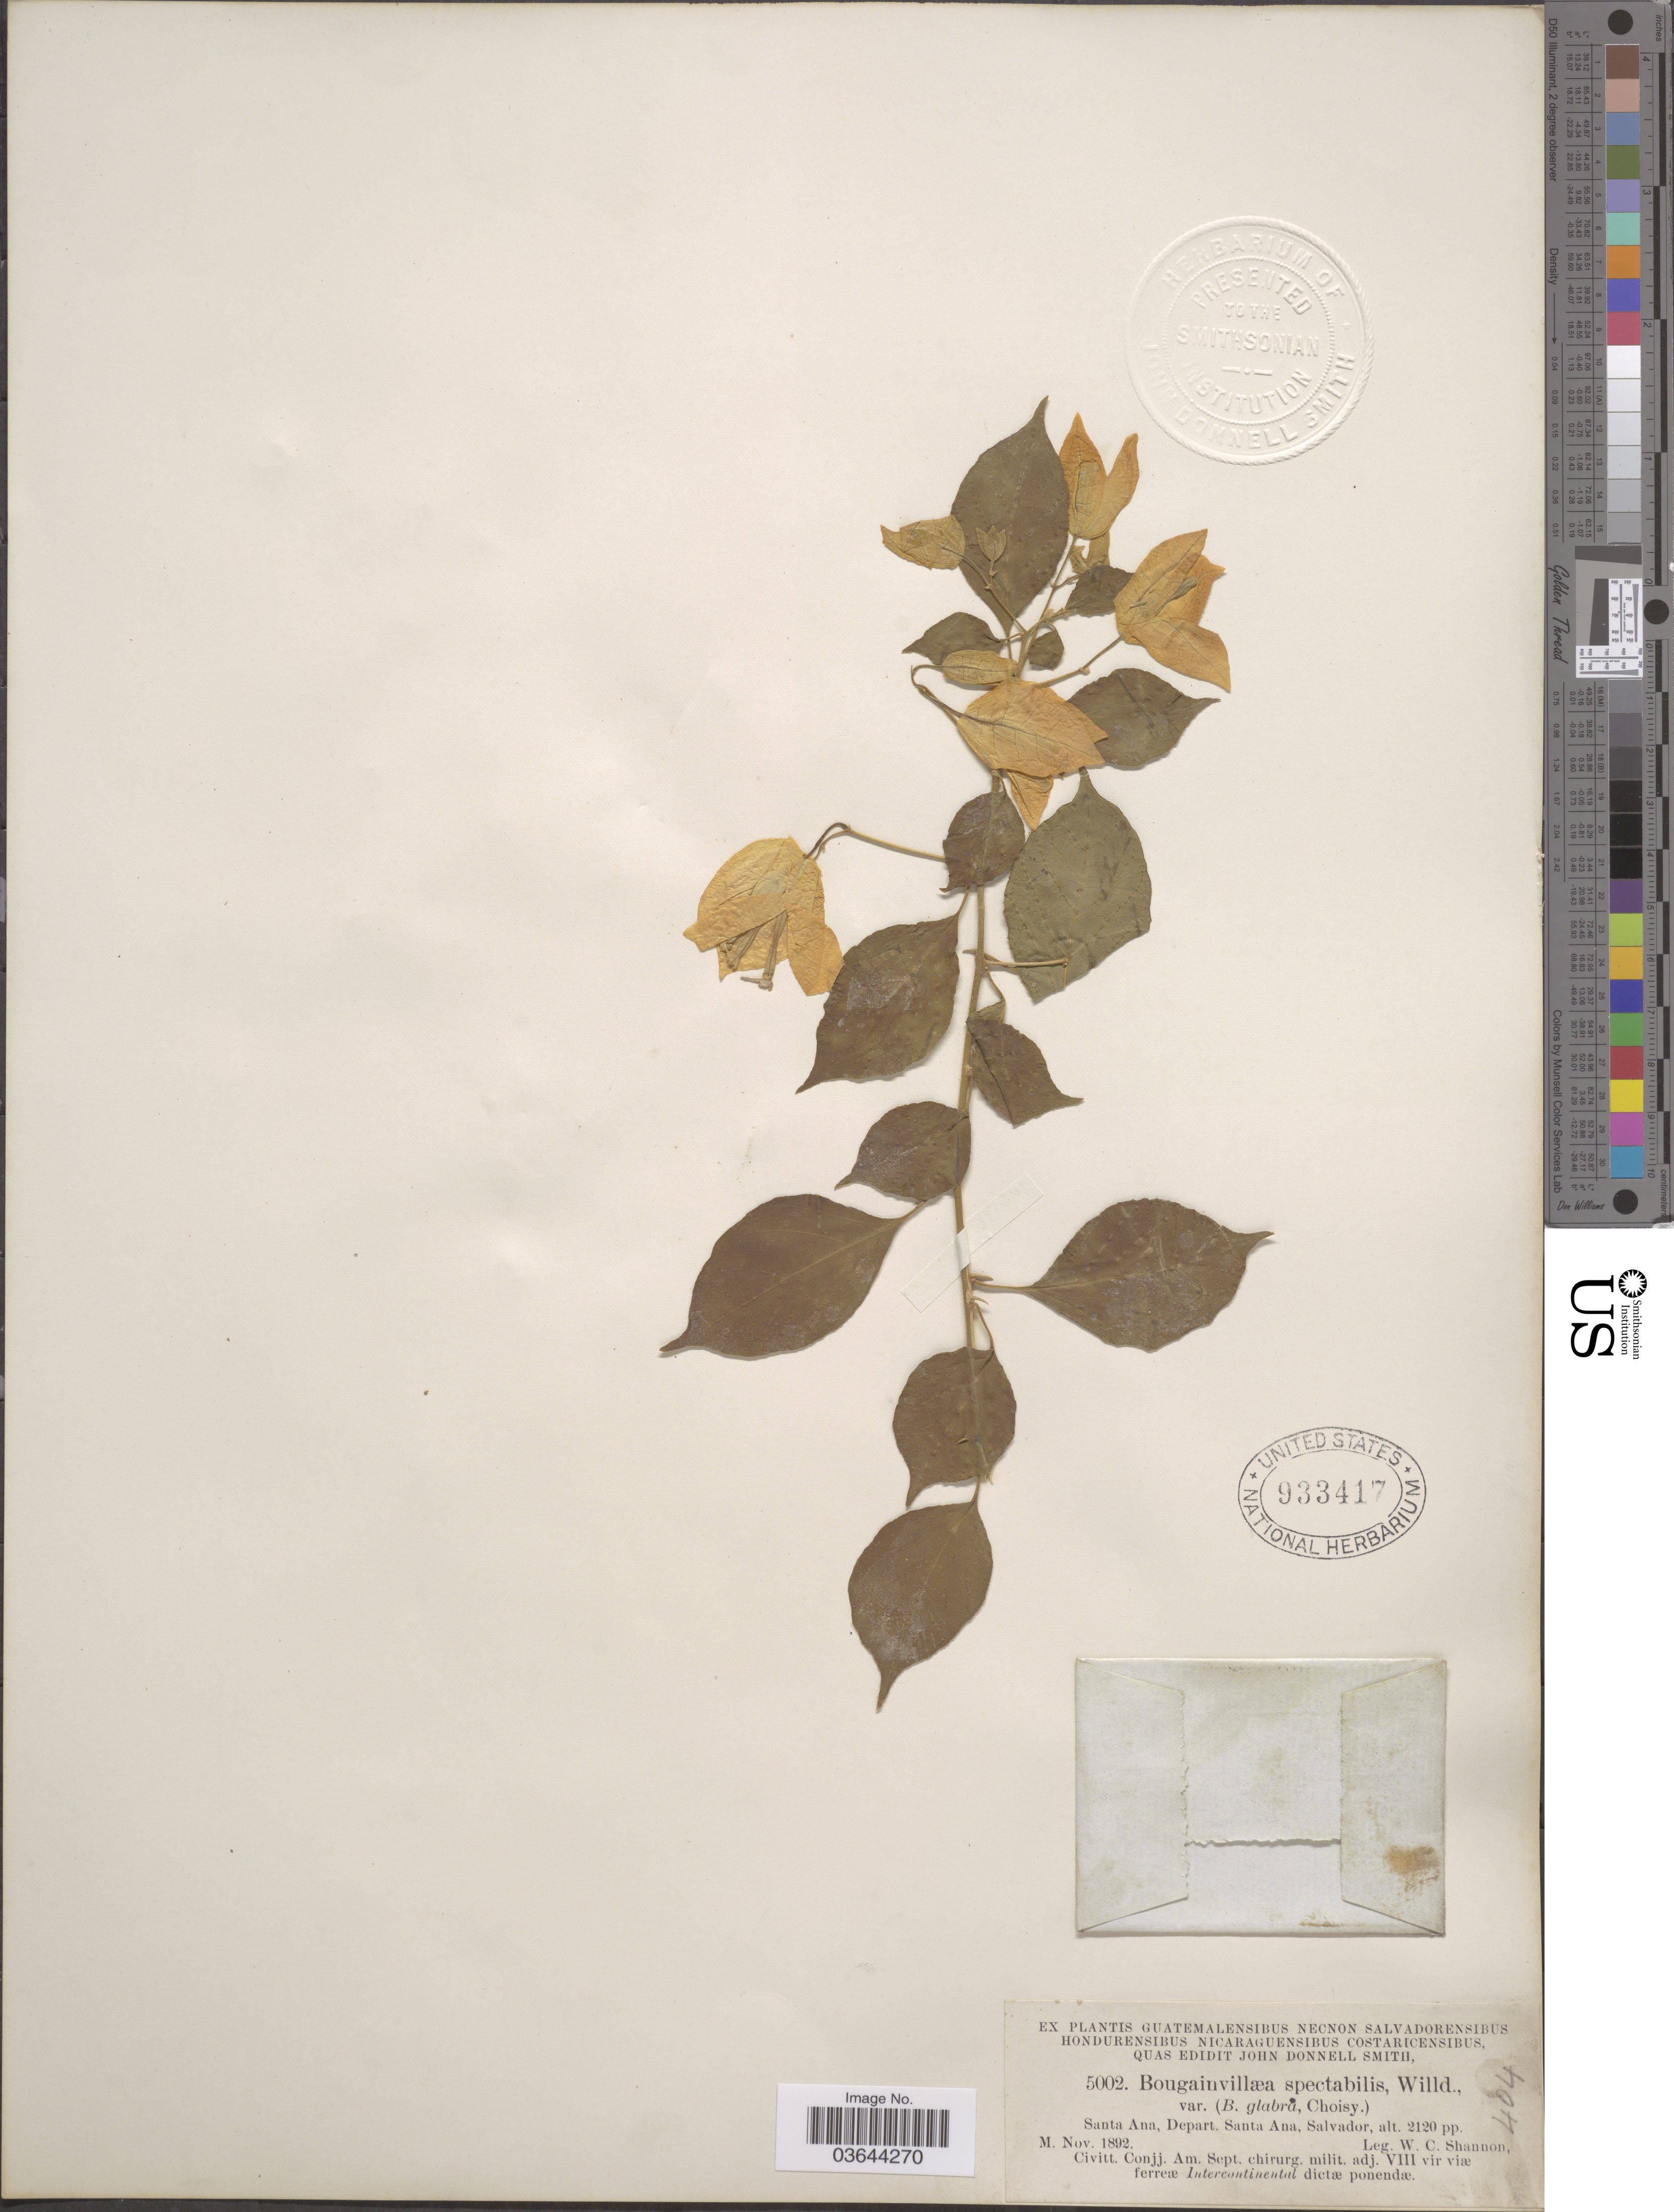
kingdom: Plantae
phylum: Tracheophyta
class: Magnoliopsida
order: Caryophyllales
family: Nyctaginaceae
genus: Bougainvillea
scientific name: Bougainvillea glabra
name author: Choisy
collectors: W. C. Shannon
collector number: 5002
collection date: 1892-11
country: El Salvador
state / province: Santa Ana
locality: Depart. Santa Ana.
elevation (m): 646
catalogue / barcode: US 933417